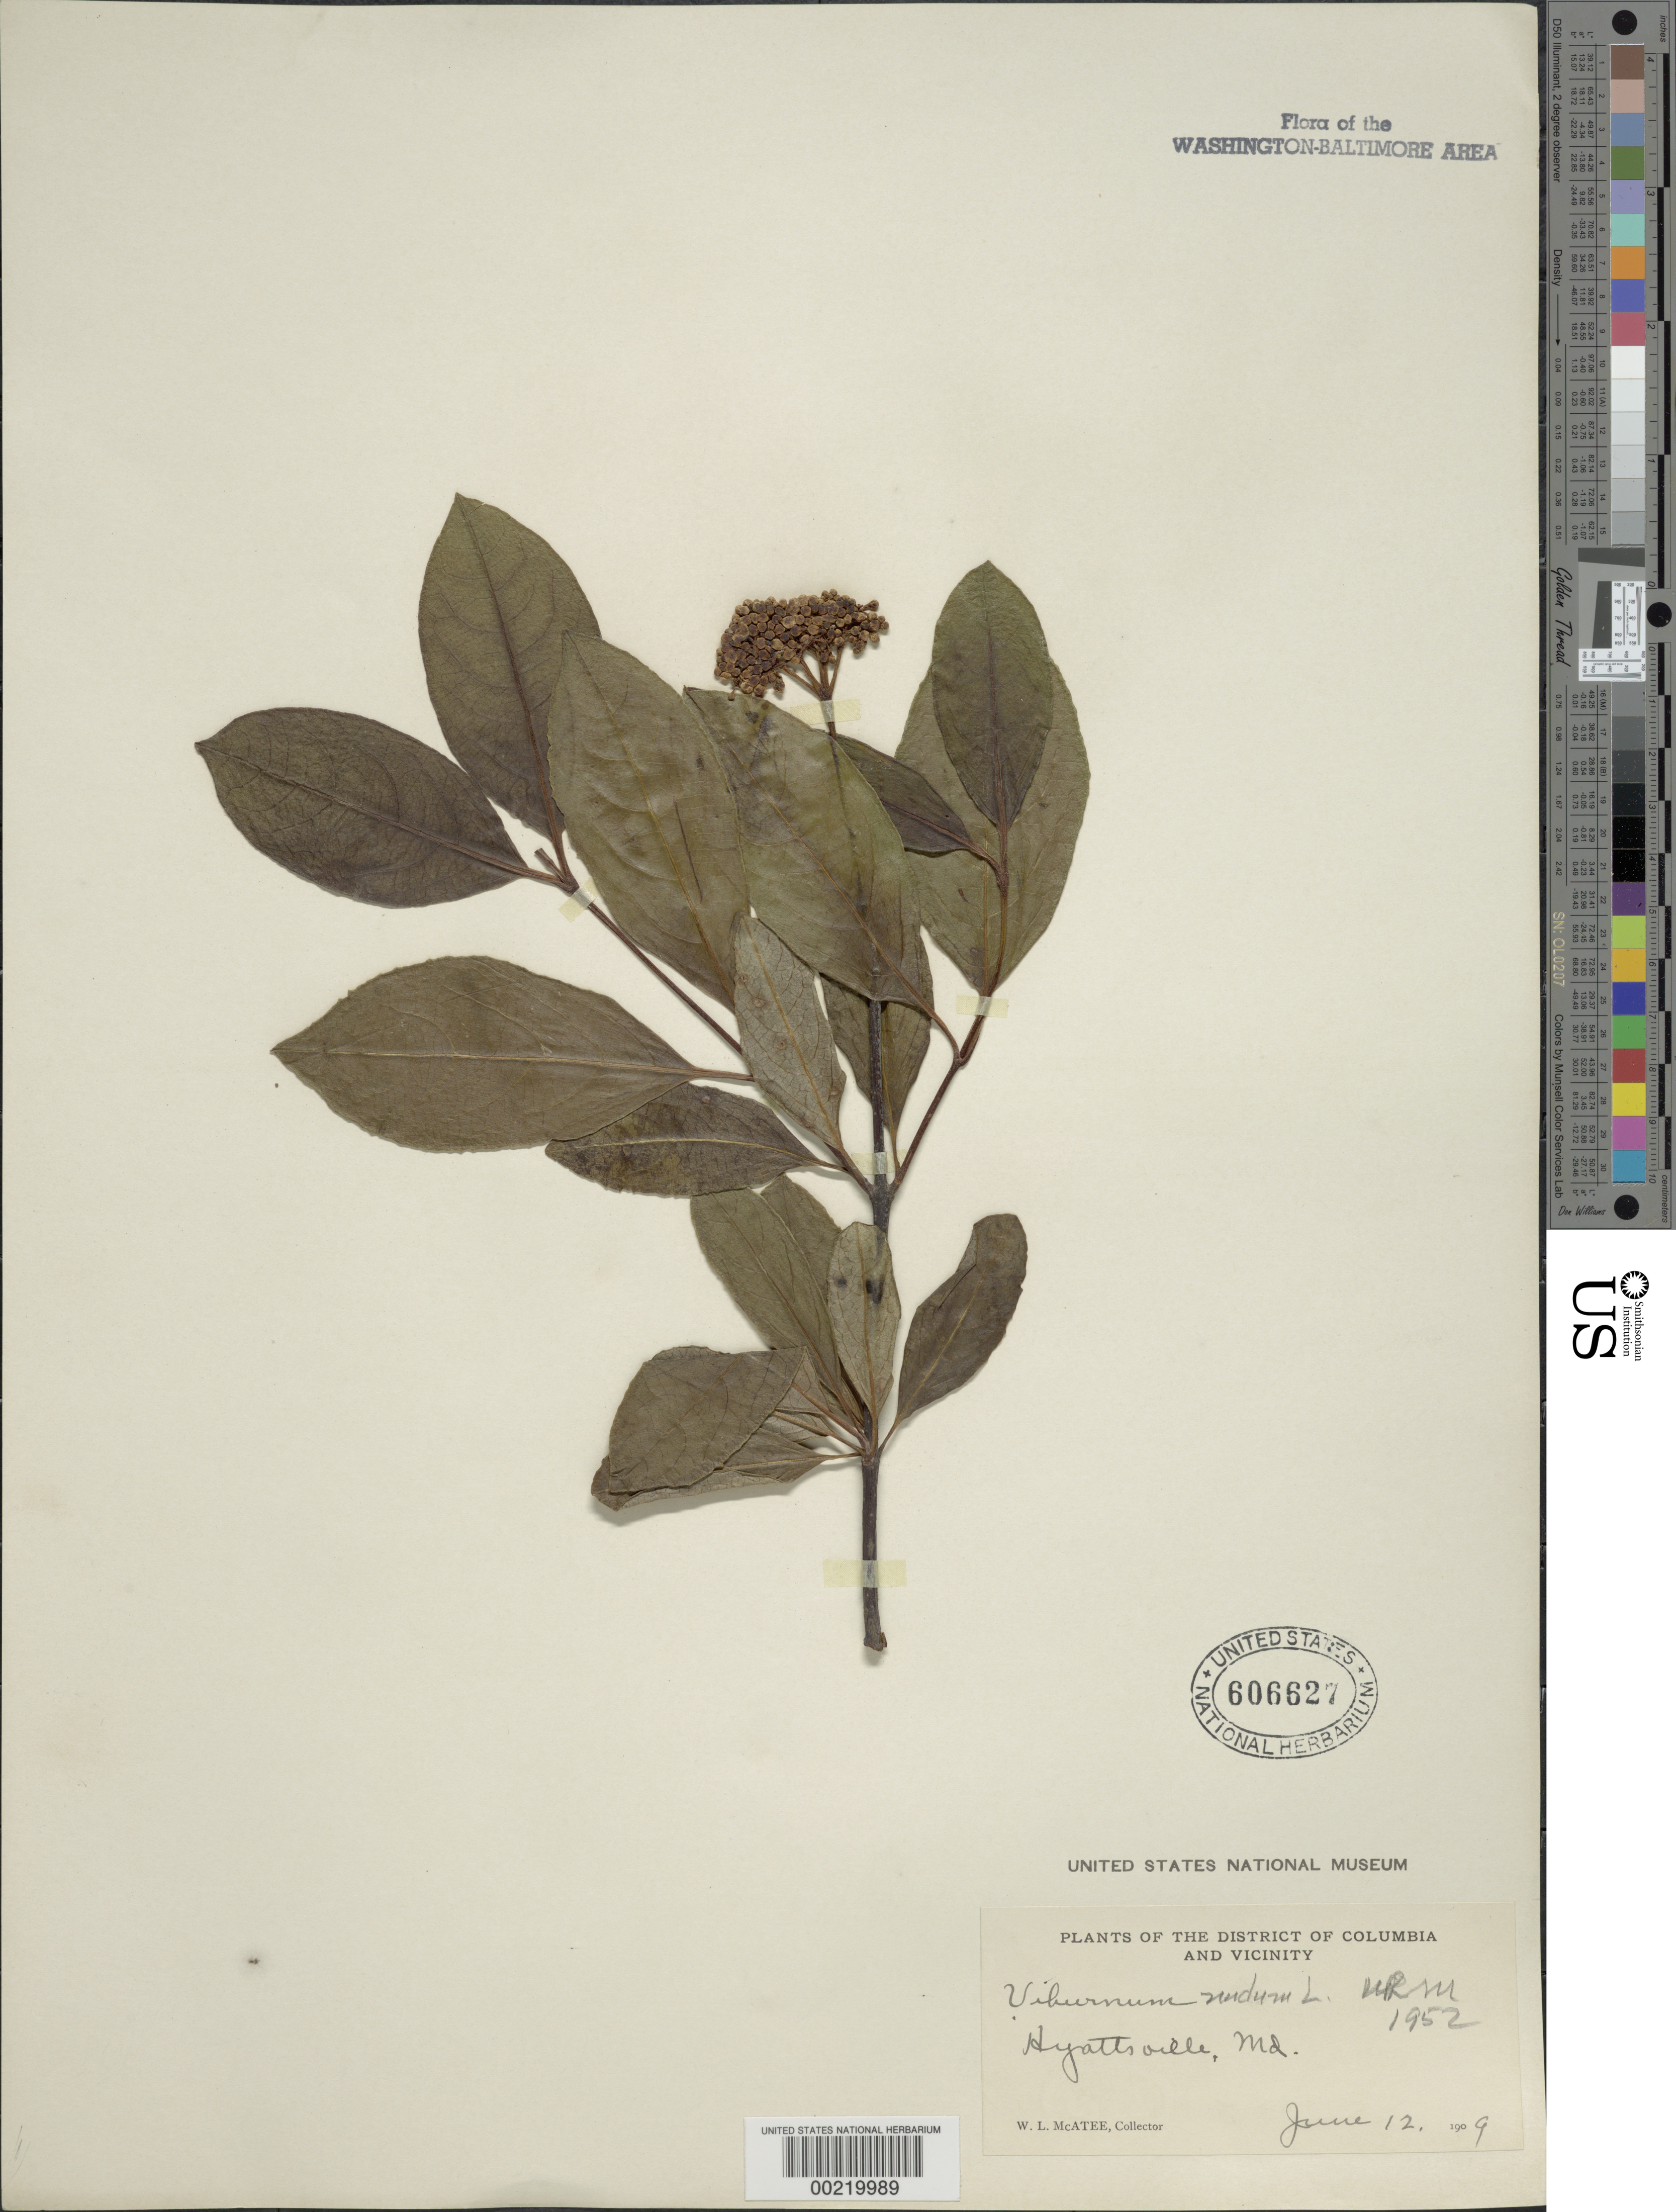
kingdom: Plantae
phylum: Tracheophyta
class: Magnoliopsida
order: Dipsacales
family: Viburnaceae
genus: Viburnum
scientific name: Viburnum nudum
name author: L.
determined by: McAtee, W. L.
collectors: W. McAtee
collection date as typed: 12 Jun 1909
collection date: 1909-06-12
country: United States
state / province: Maryland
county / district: Prince George's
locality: Hyattsville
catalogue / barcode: US 606627